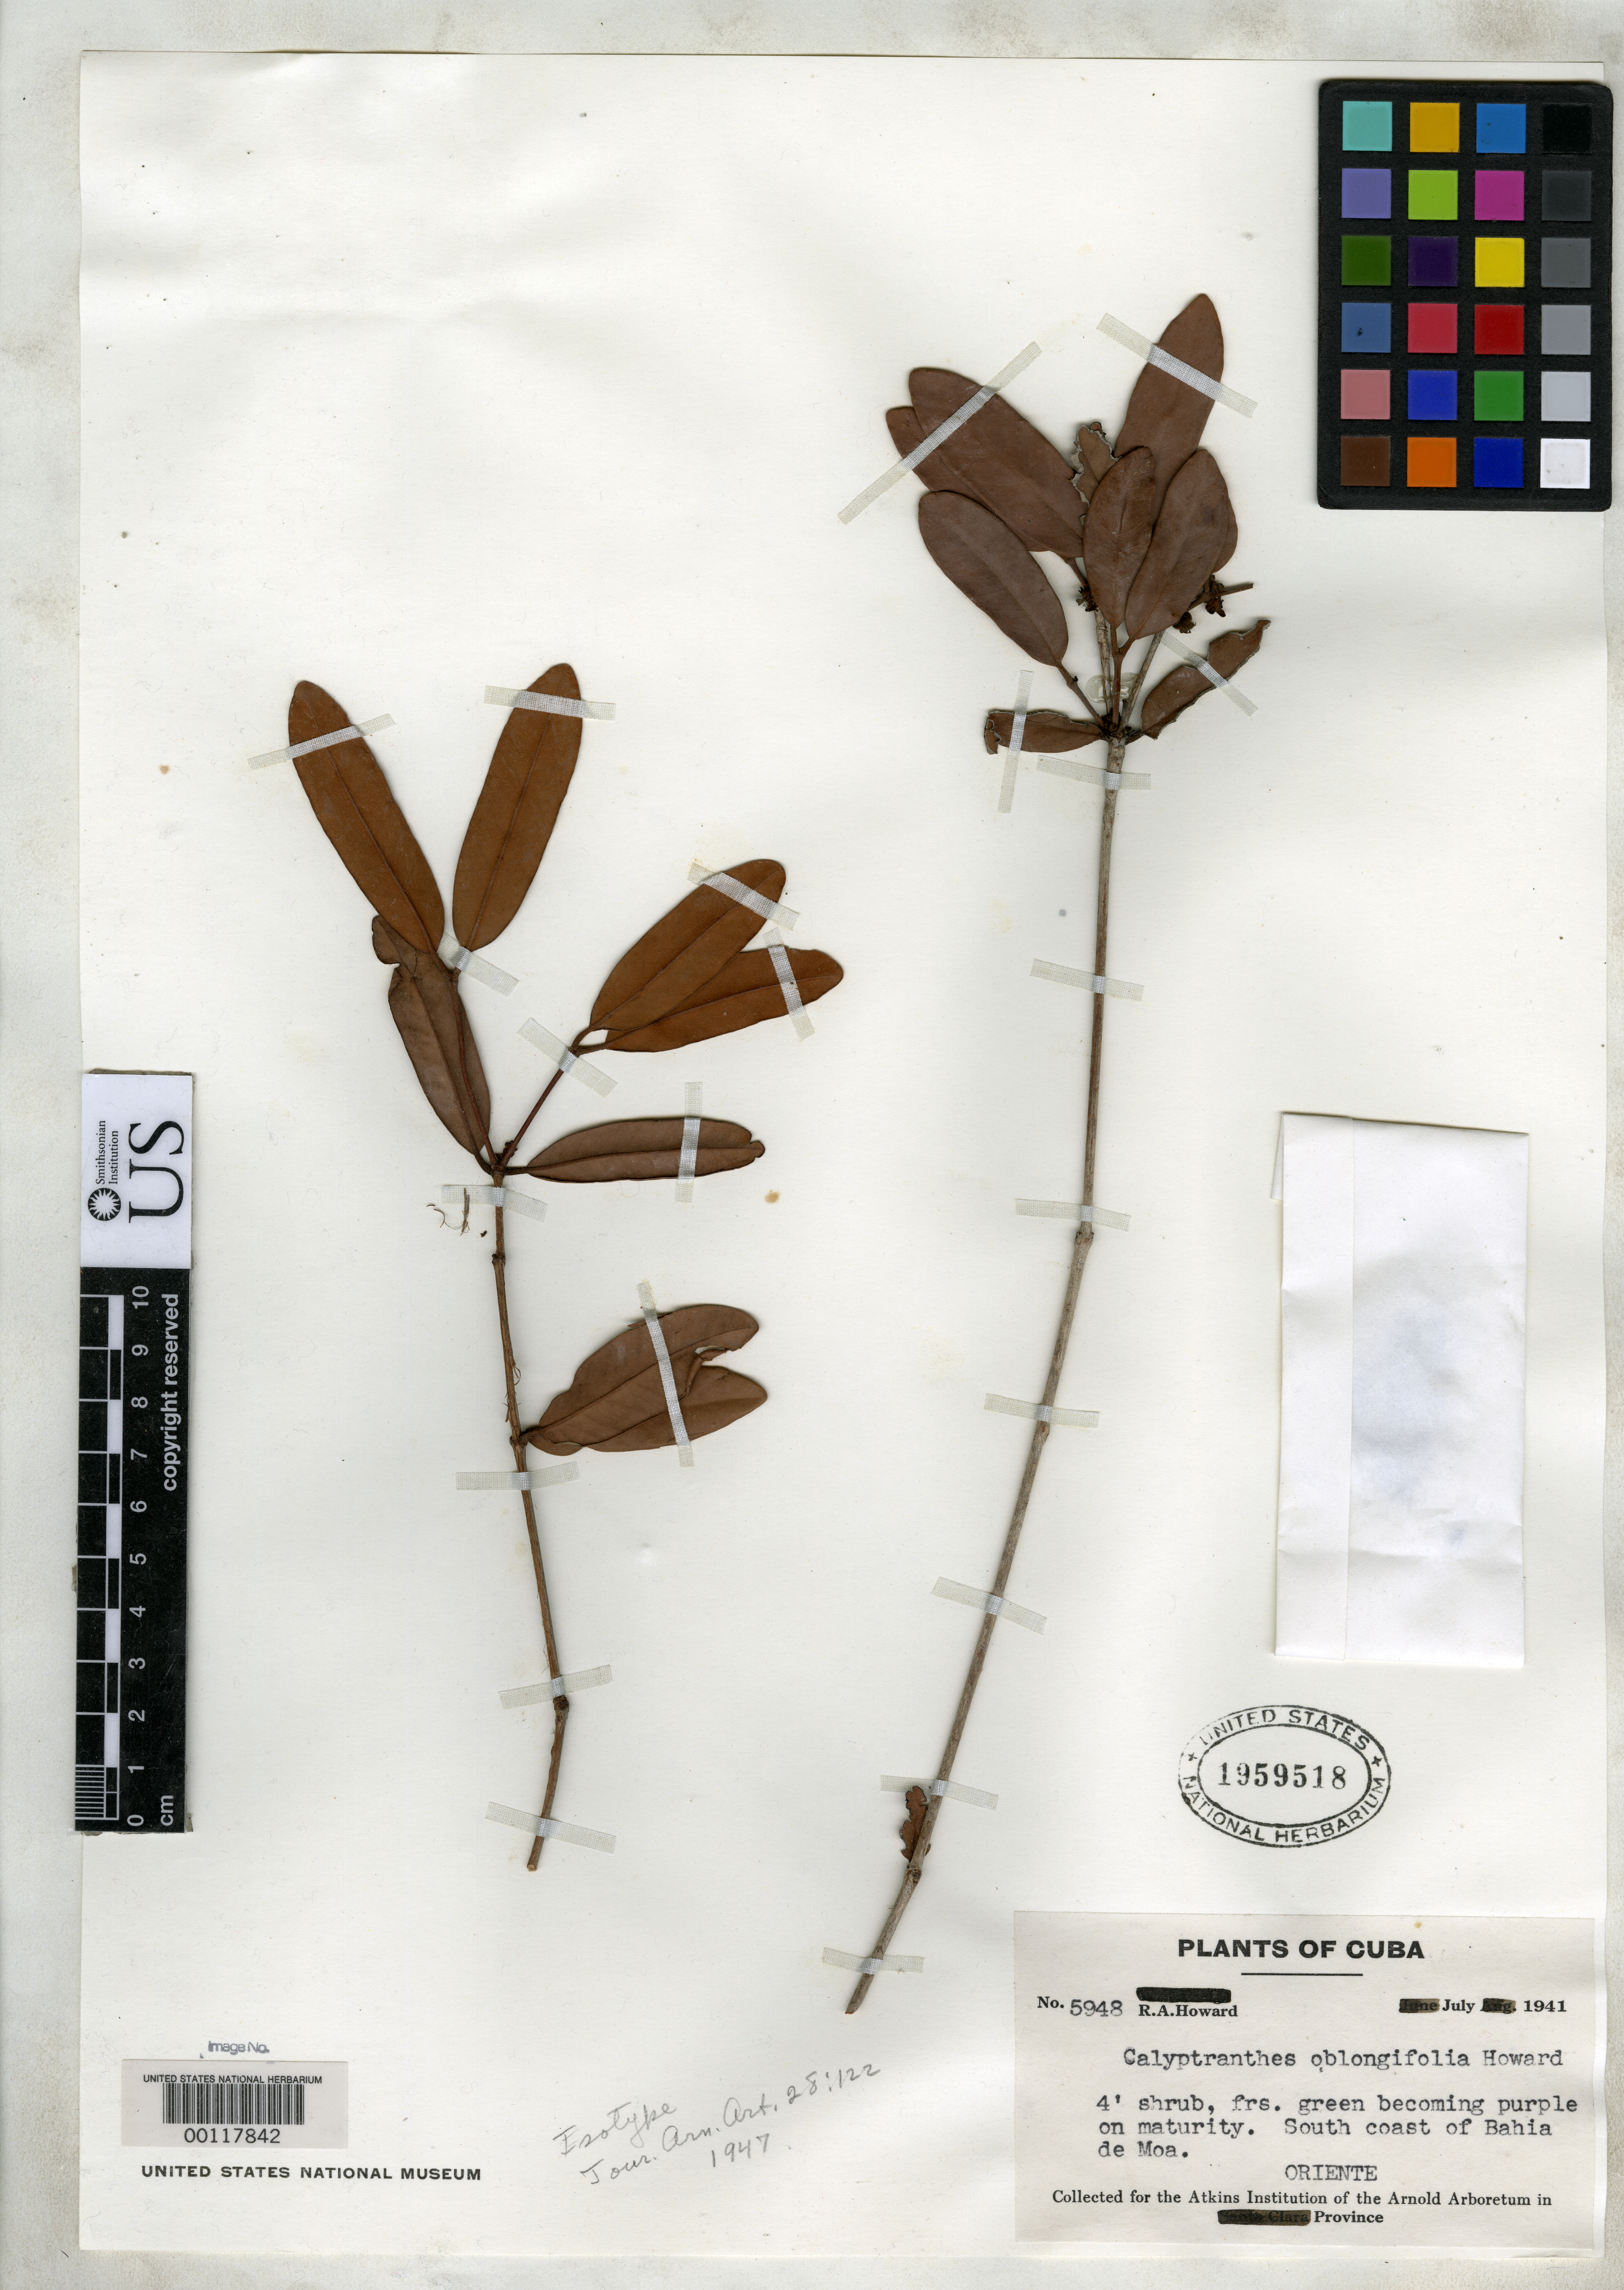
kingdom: Plantae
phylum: Tracheophyta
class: Magnoliopsida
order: Myrtales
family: Myrtaceae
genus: Calyptranthes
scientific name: Calyptranthes oblongifolia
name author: R.A. Howard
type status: Isotype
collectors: R. A. Howard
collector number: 5948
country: Cuba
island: Greater Antilles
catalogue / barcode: US 1959518